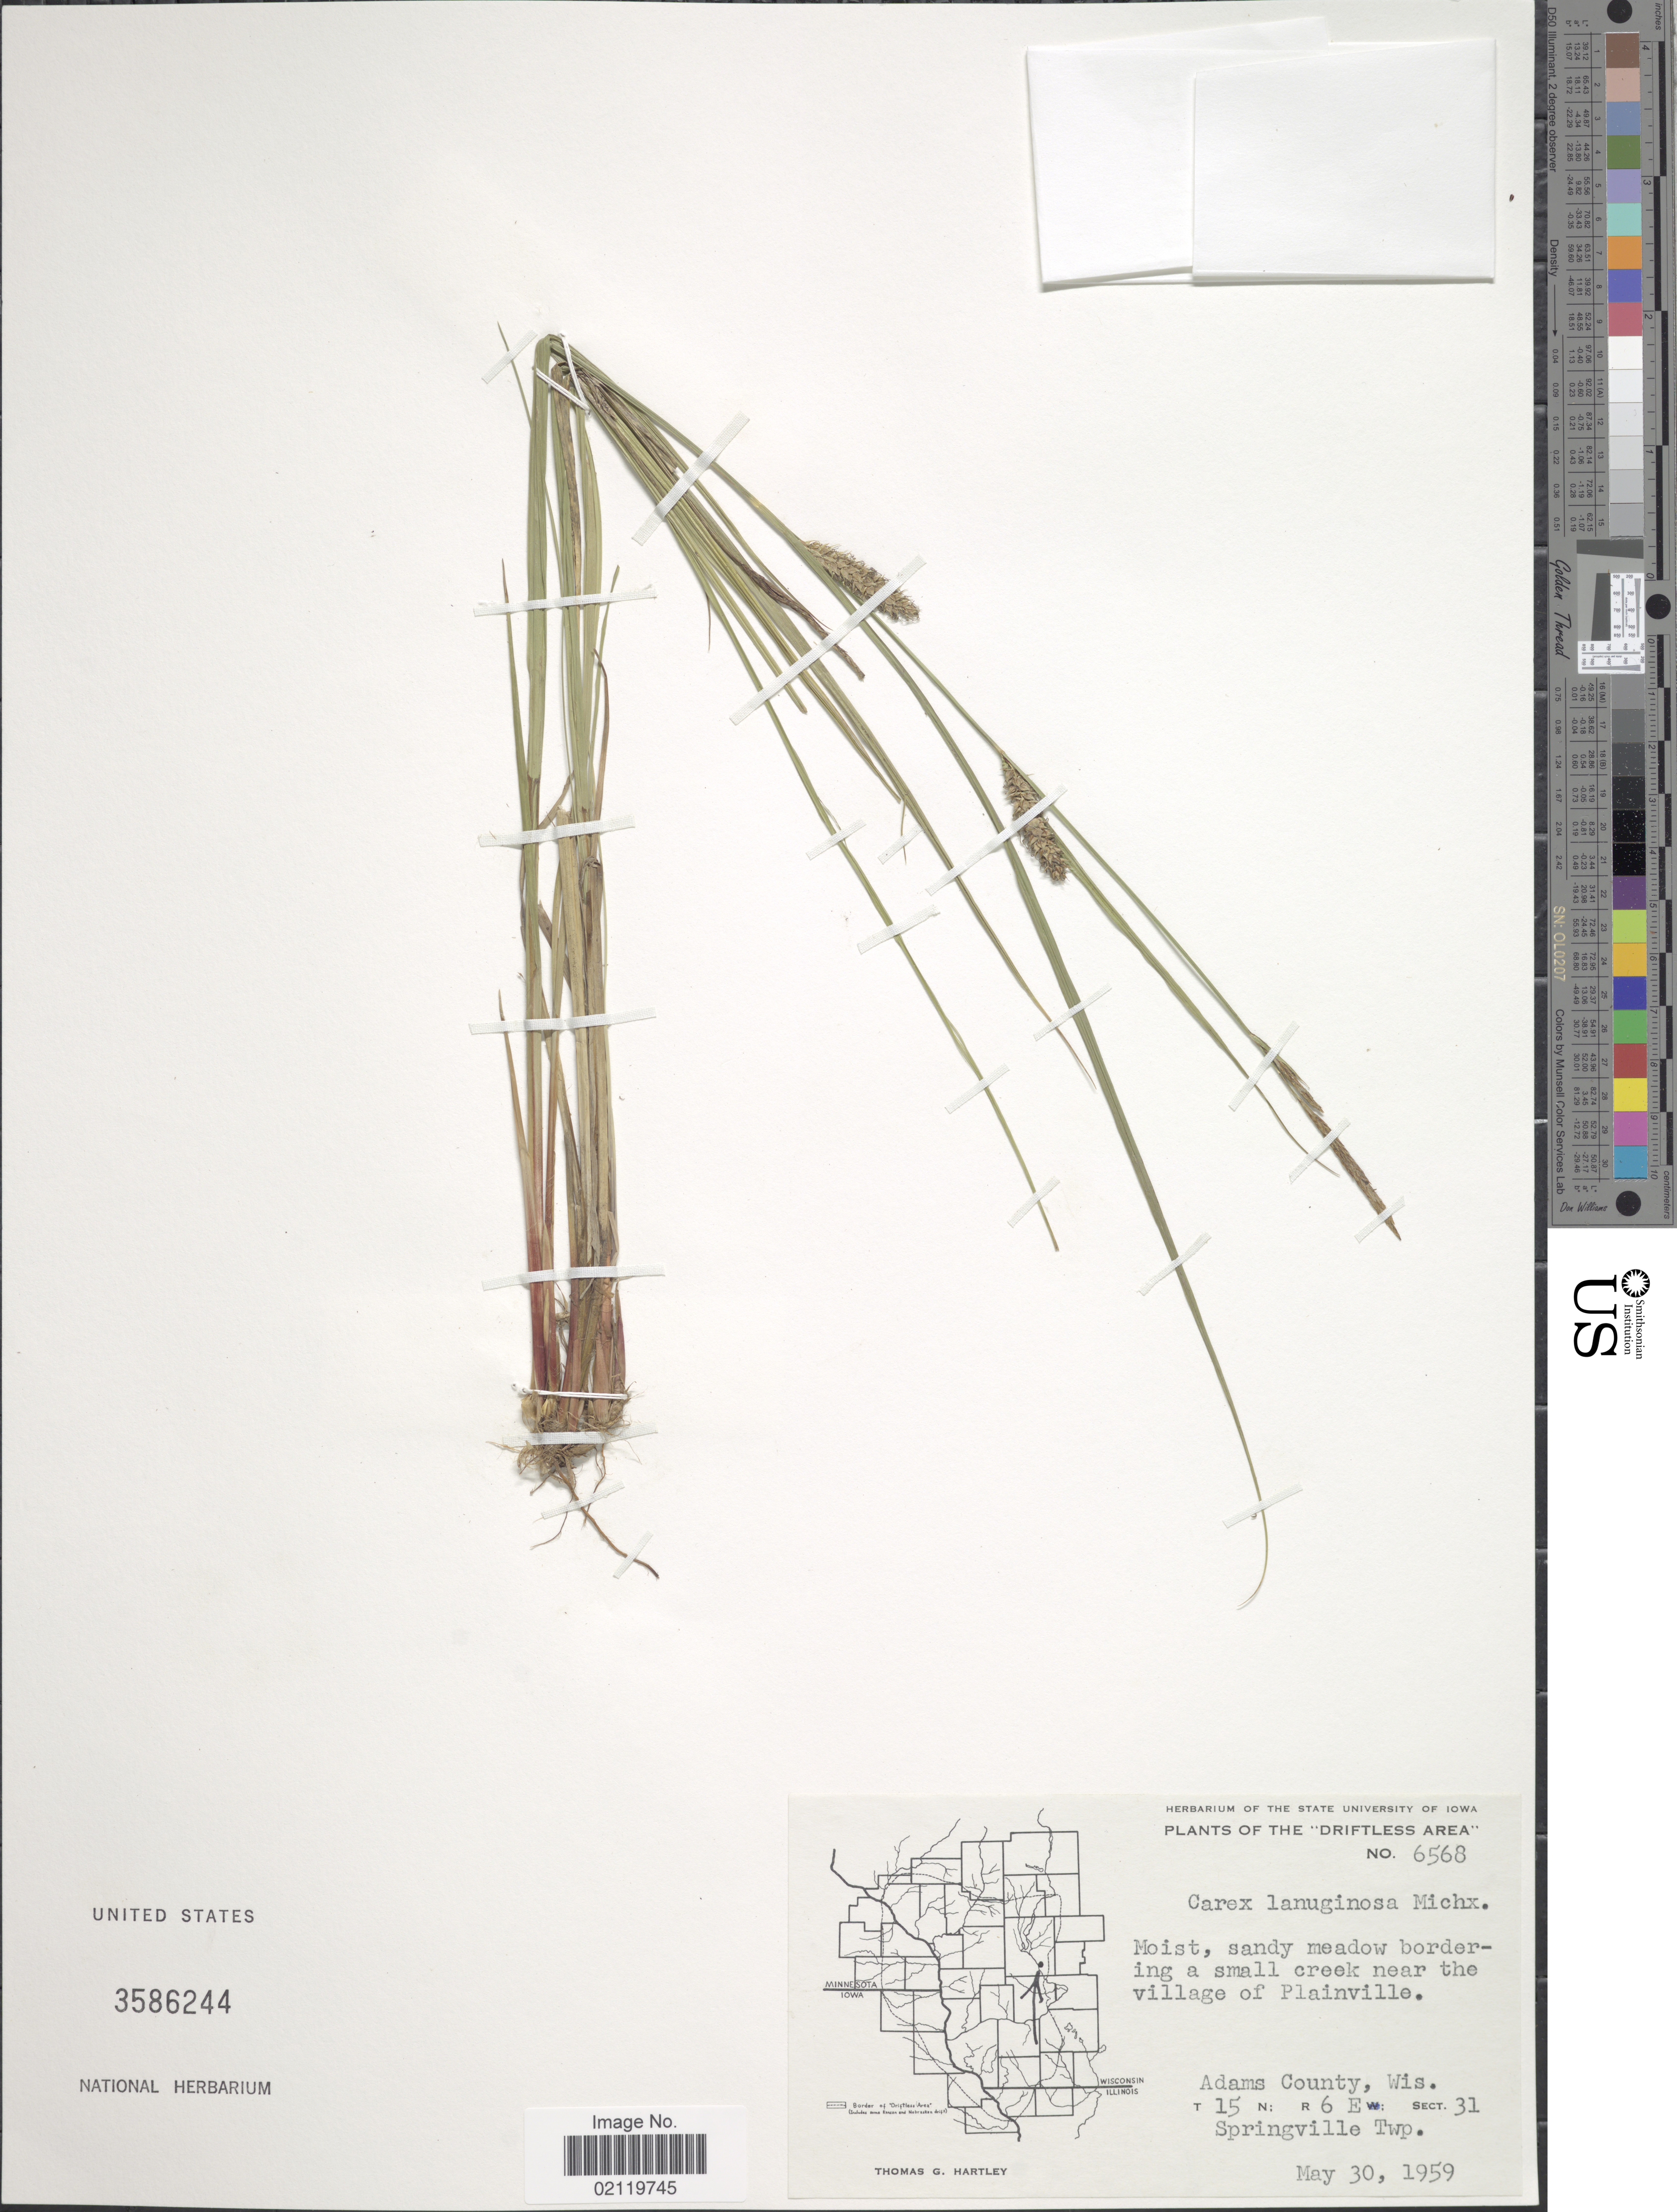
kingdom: Plantae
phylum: Tracheophyta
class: Liliopsida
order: Poales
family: Cyperaceae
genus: Carex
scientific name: Carex pellita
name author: Muhl. ex Willd.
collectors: T. G. Hartley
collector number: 6568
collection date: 1959-05-30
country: United States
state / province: Wisconsin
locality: The "Driftless Area". Moist, sandy meadow bordering a small creek near the village of Plainville. Adams County, Wis. T 15 N: R 6 E: Sect. 31. Springville Twp.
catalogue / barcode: US 3586244